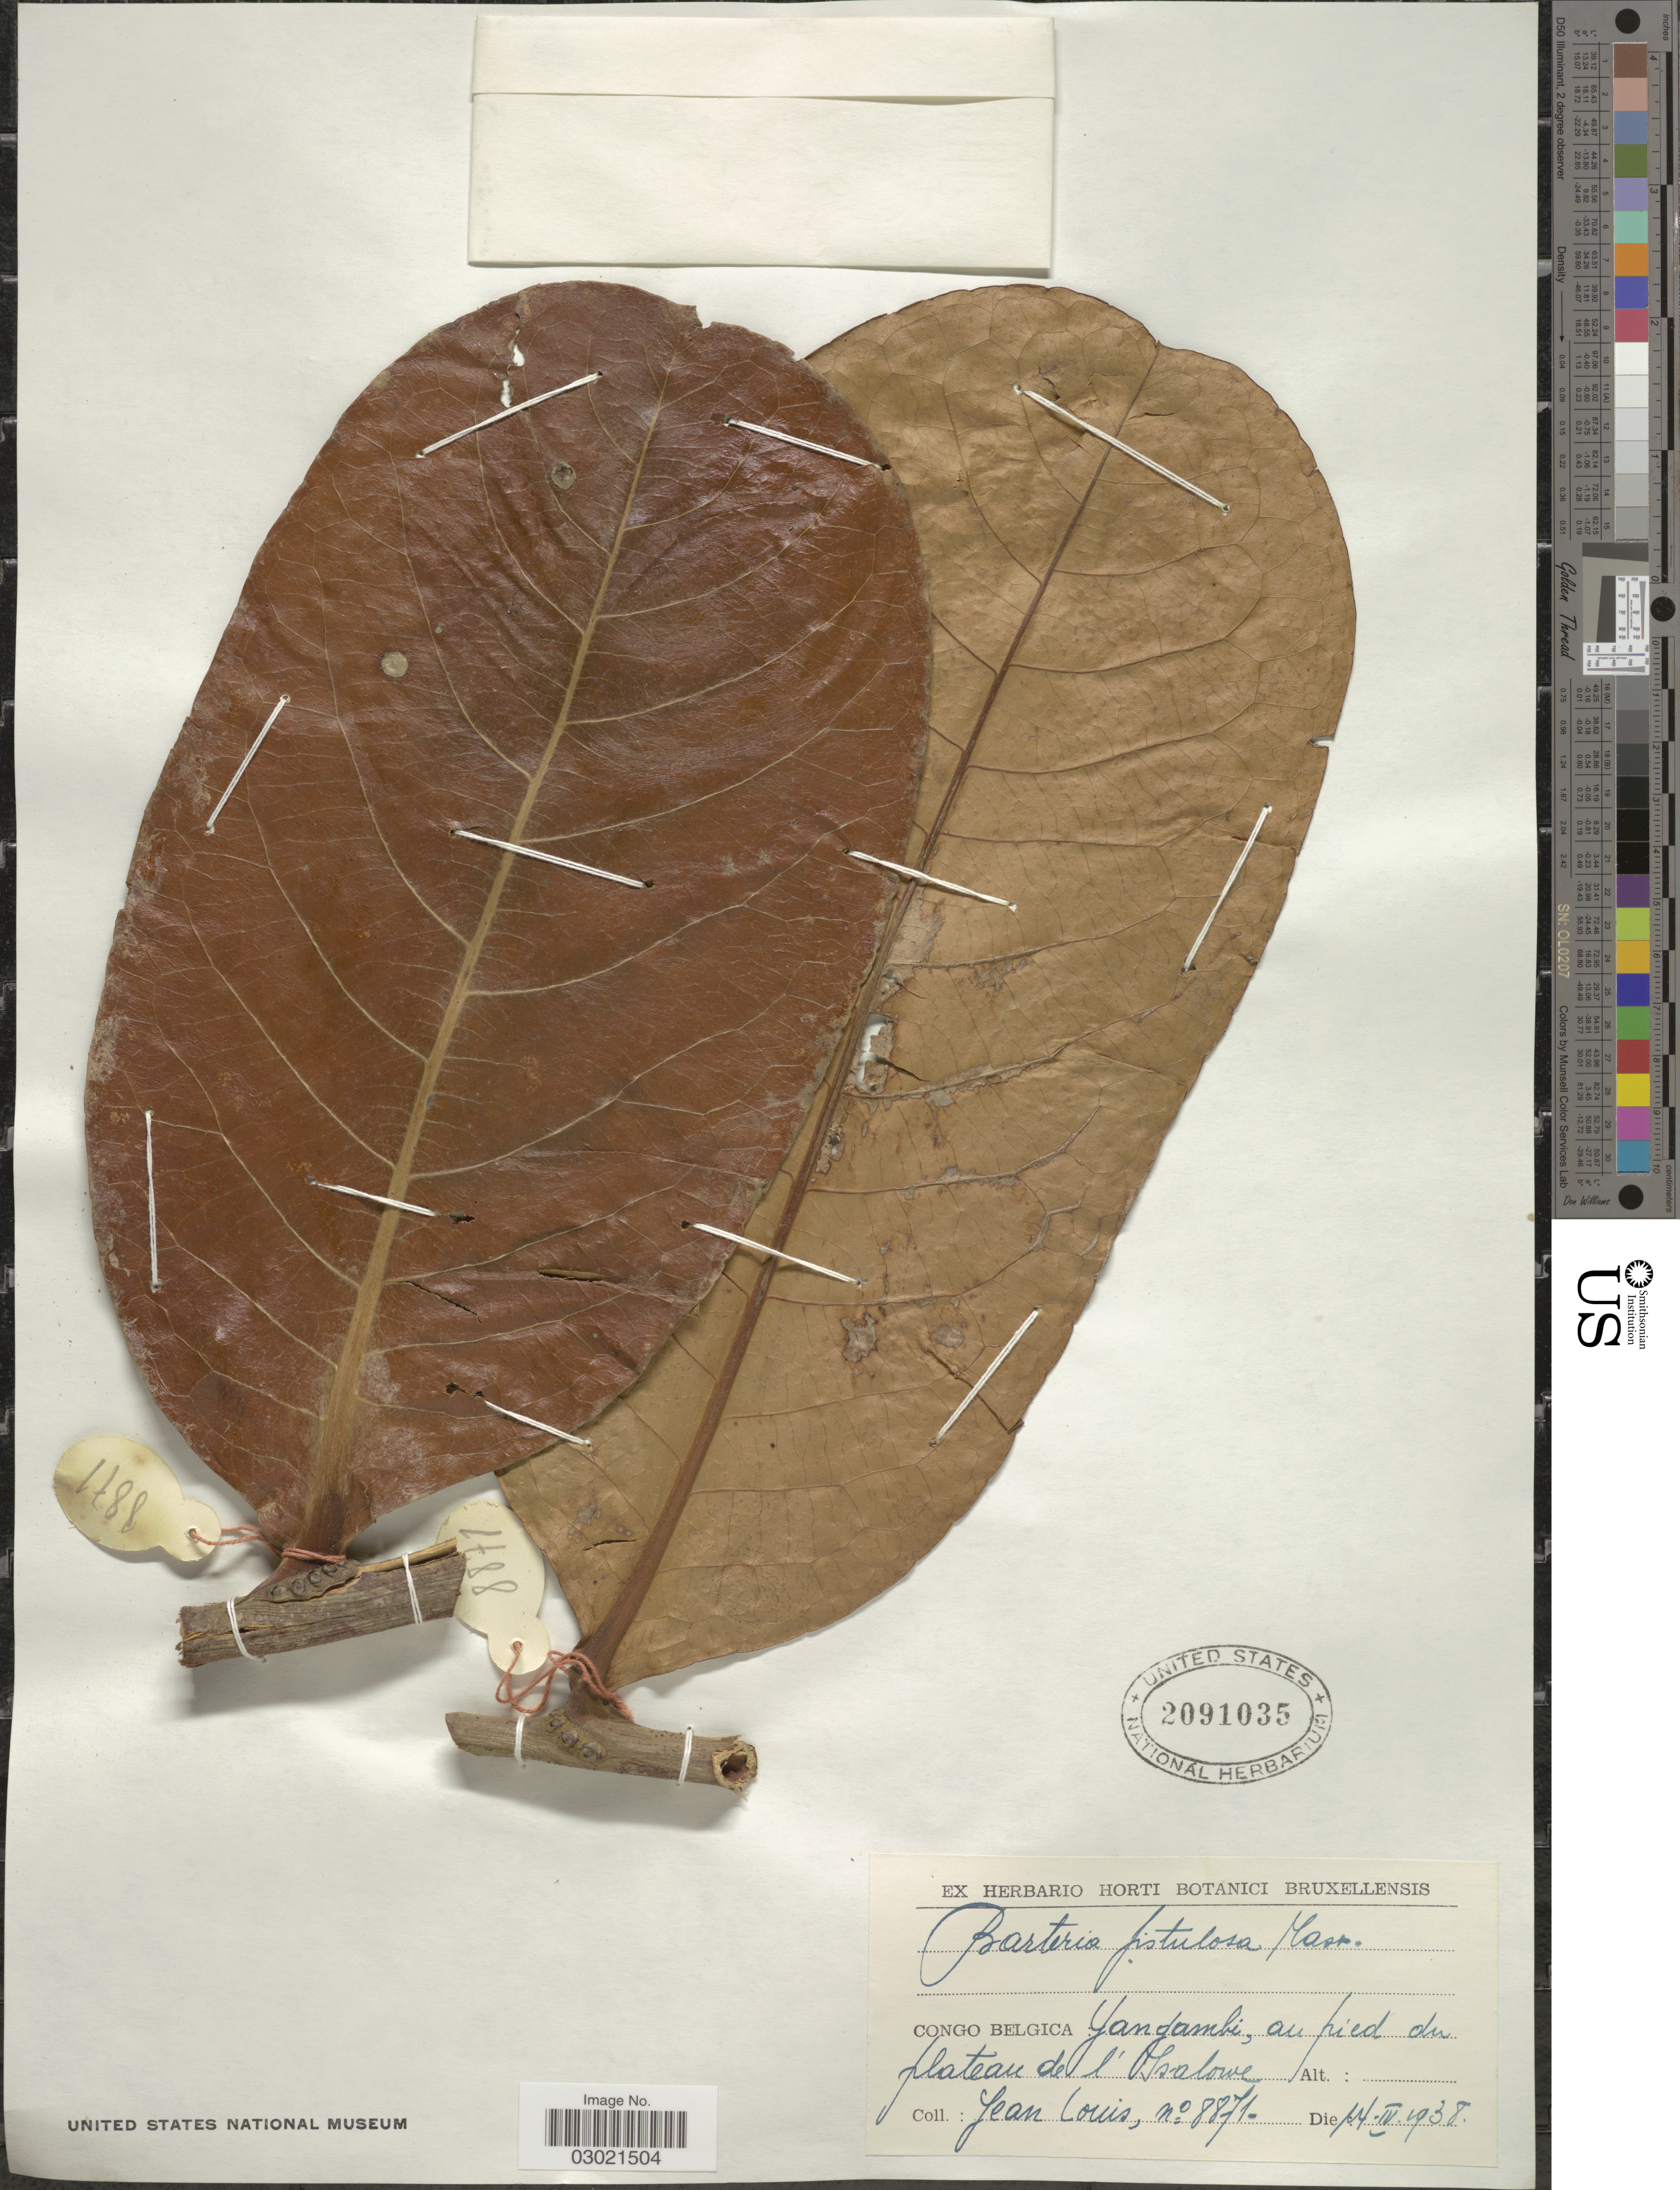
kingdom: Plantae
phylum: Tracheophyta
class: Magnoliopsida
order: Malpighiales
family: Passifloraceae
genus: Barteria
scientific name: Barteria fistulosa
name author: Mast.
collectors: J. Louis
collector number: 8871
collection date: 1938-04-14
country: Congo, Democratic Republic of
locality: Yangambi, au pied du plateau de l'Isalowe.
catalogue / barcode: US 2091035